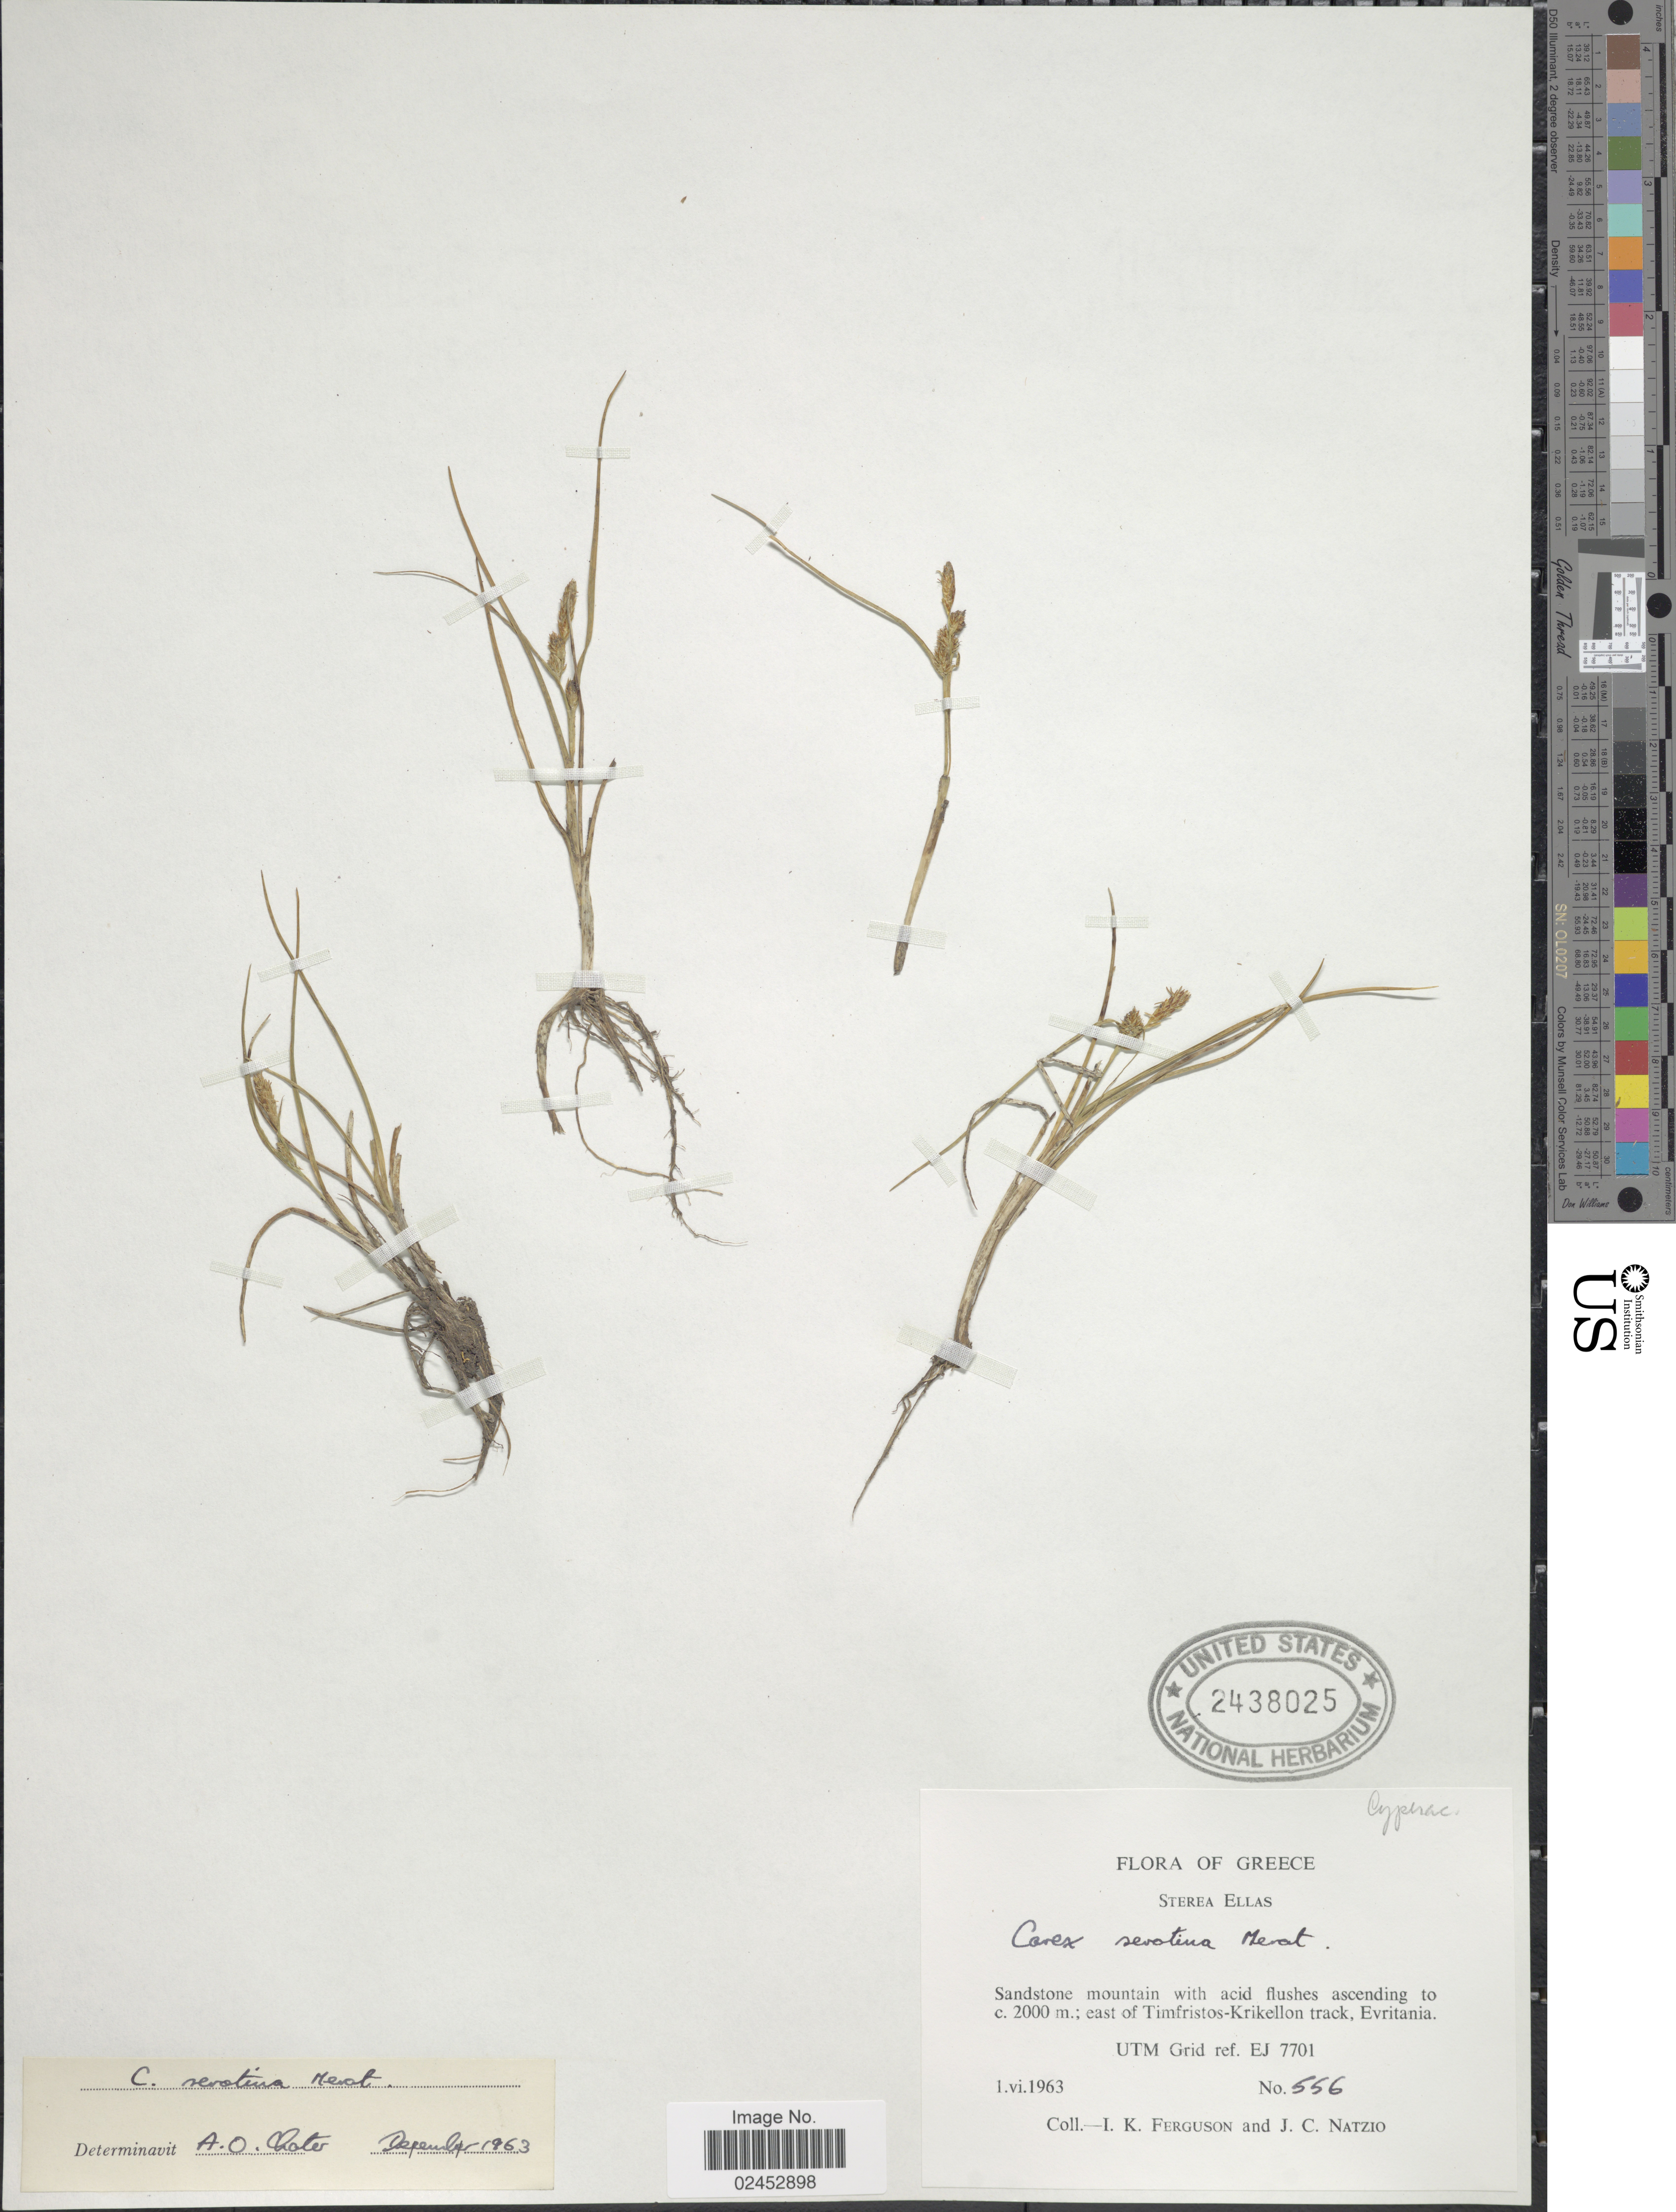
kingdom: Plantae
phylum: Tracheophyta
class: Liliopsida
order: Poales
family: Cyperaceae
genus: Carex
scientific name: Carex oederi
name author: Retz.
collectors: I. K. Ferguson & J. Natzio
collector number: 556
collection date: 1963-06-01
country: Greece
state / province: Central Greece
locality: Sterea Ellas [unsure placement], sandstone mountain; east of Timfristos-Krikellon track, Evritania, UTM Grid ref. EJ 7701.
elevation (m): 2000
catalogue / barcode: US 2438025